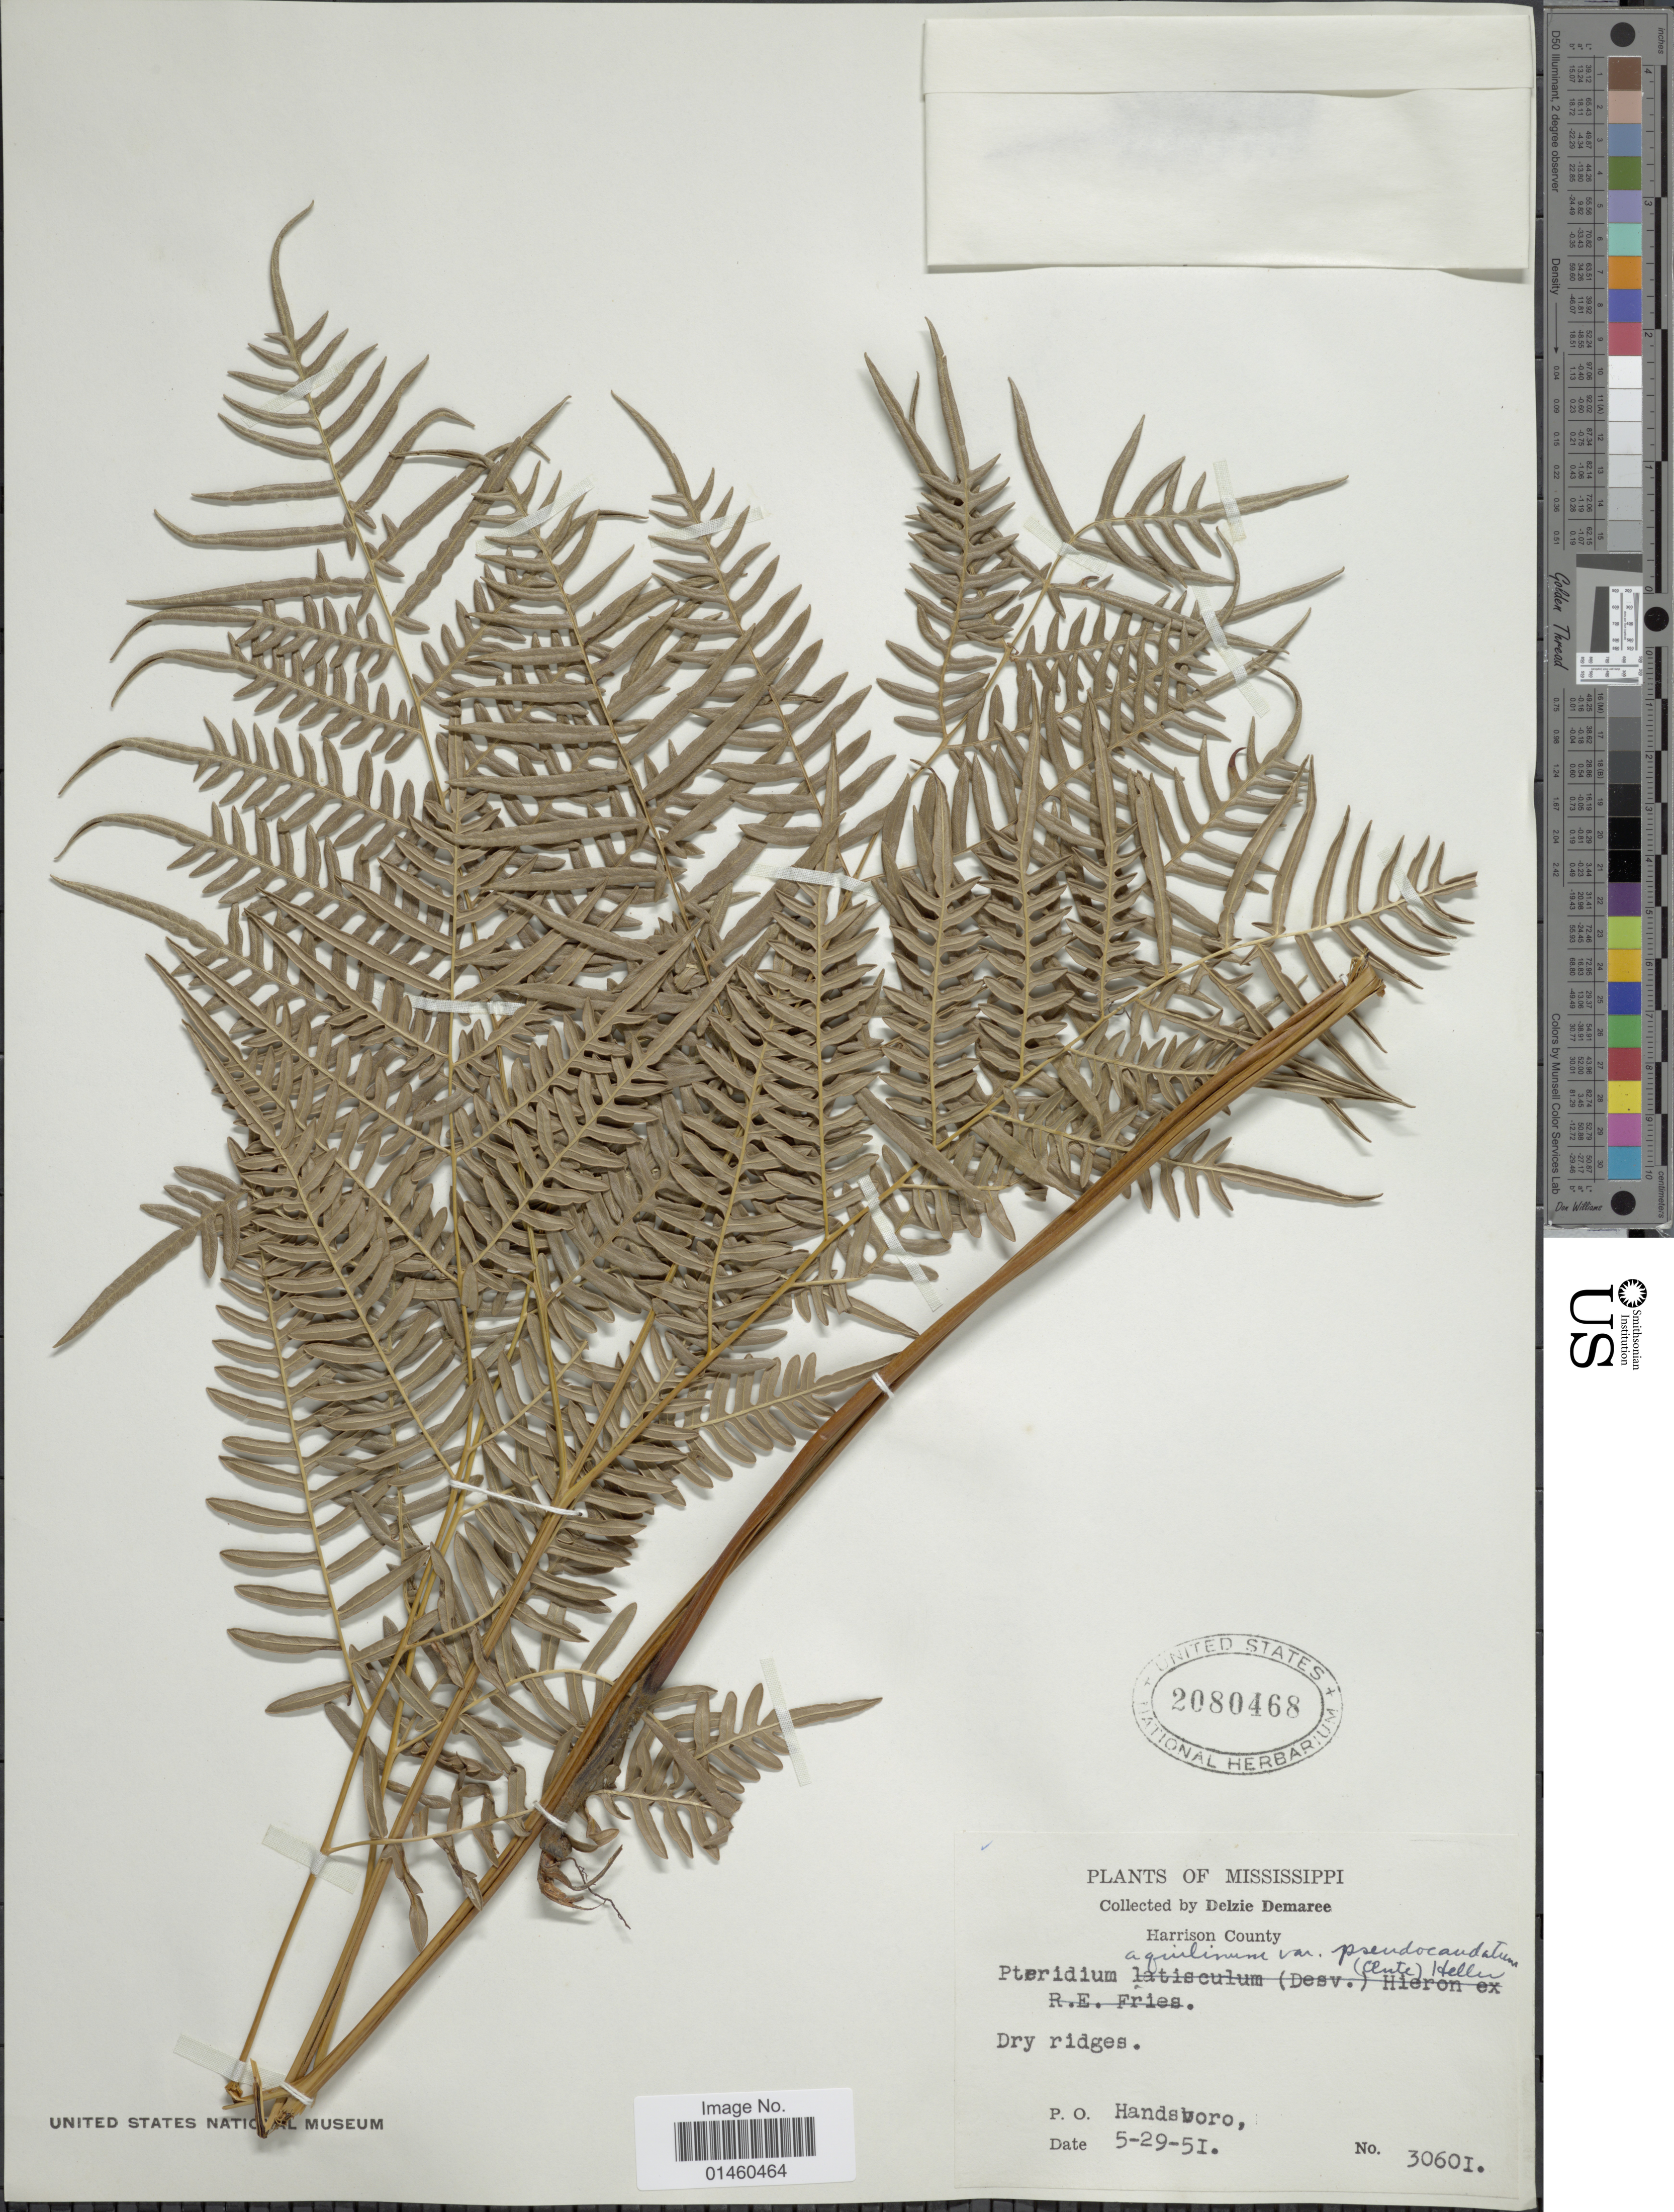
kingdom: Plantae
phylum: Tracheophyta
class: Polypodiopsida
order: Polypodiales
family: Dennstaedtiaceae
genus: Pteridium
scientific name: Pteridium aquilinum var. pseudocaudatum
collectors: D. Demaree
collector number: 30601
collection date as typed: Transcribed d/m/y: 29/5/51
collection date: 1951-05-29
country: United States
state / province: Mississippi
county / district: Harrison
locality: Harrison County, Dry ridges, P.O. Handsboro.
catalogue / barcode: US 2080468